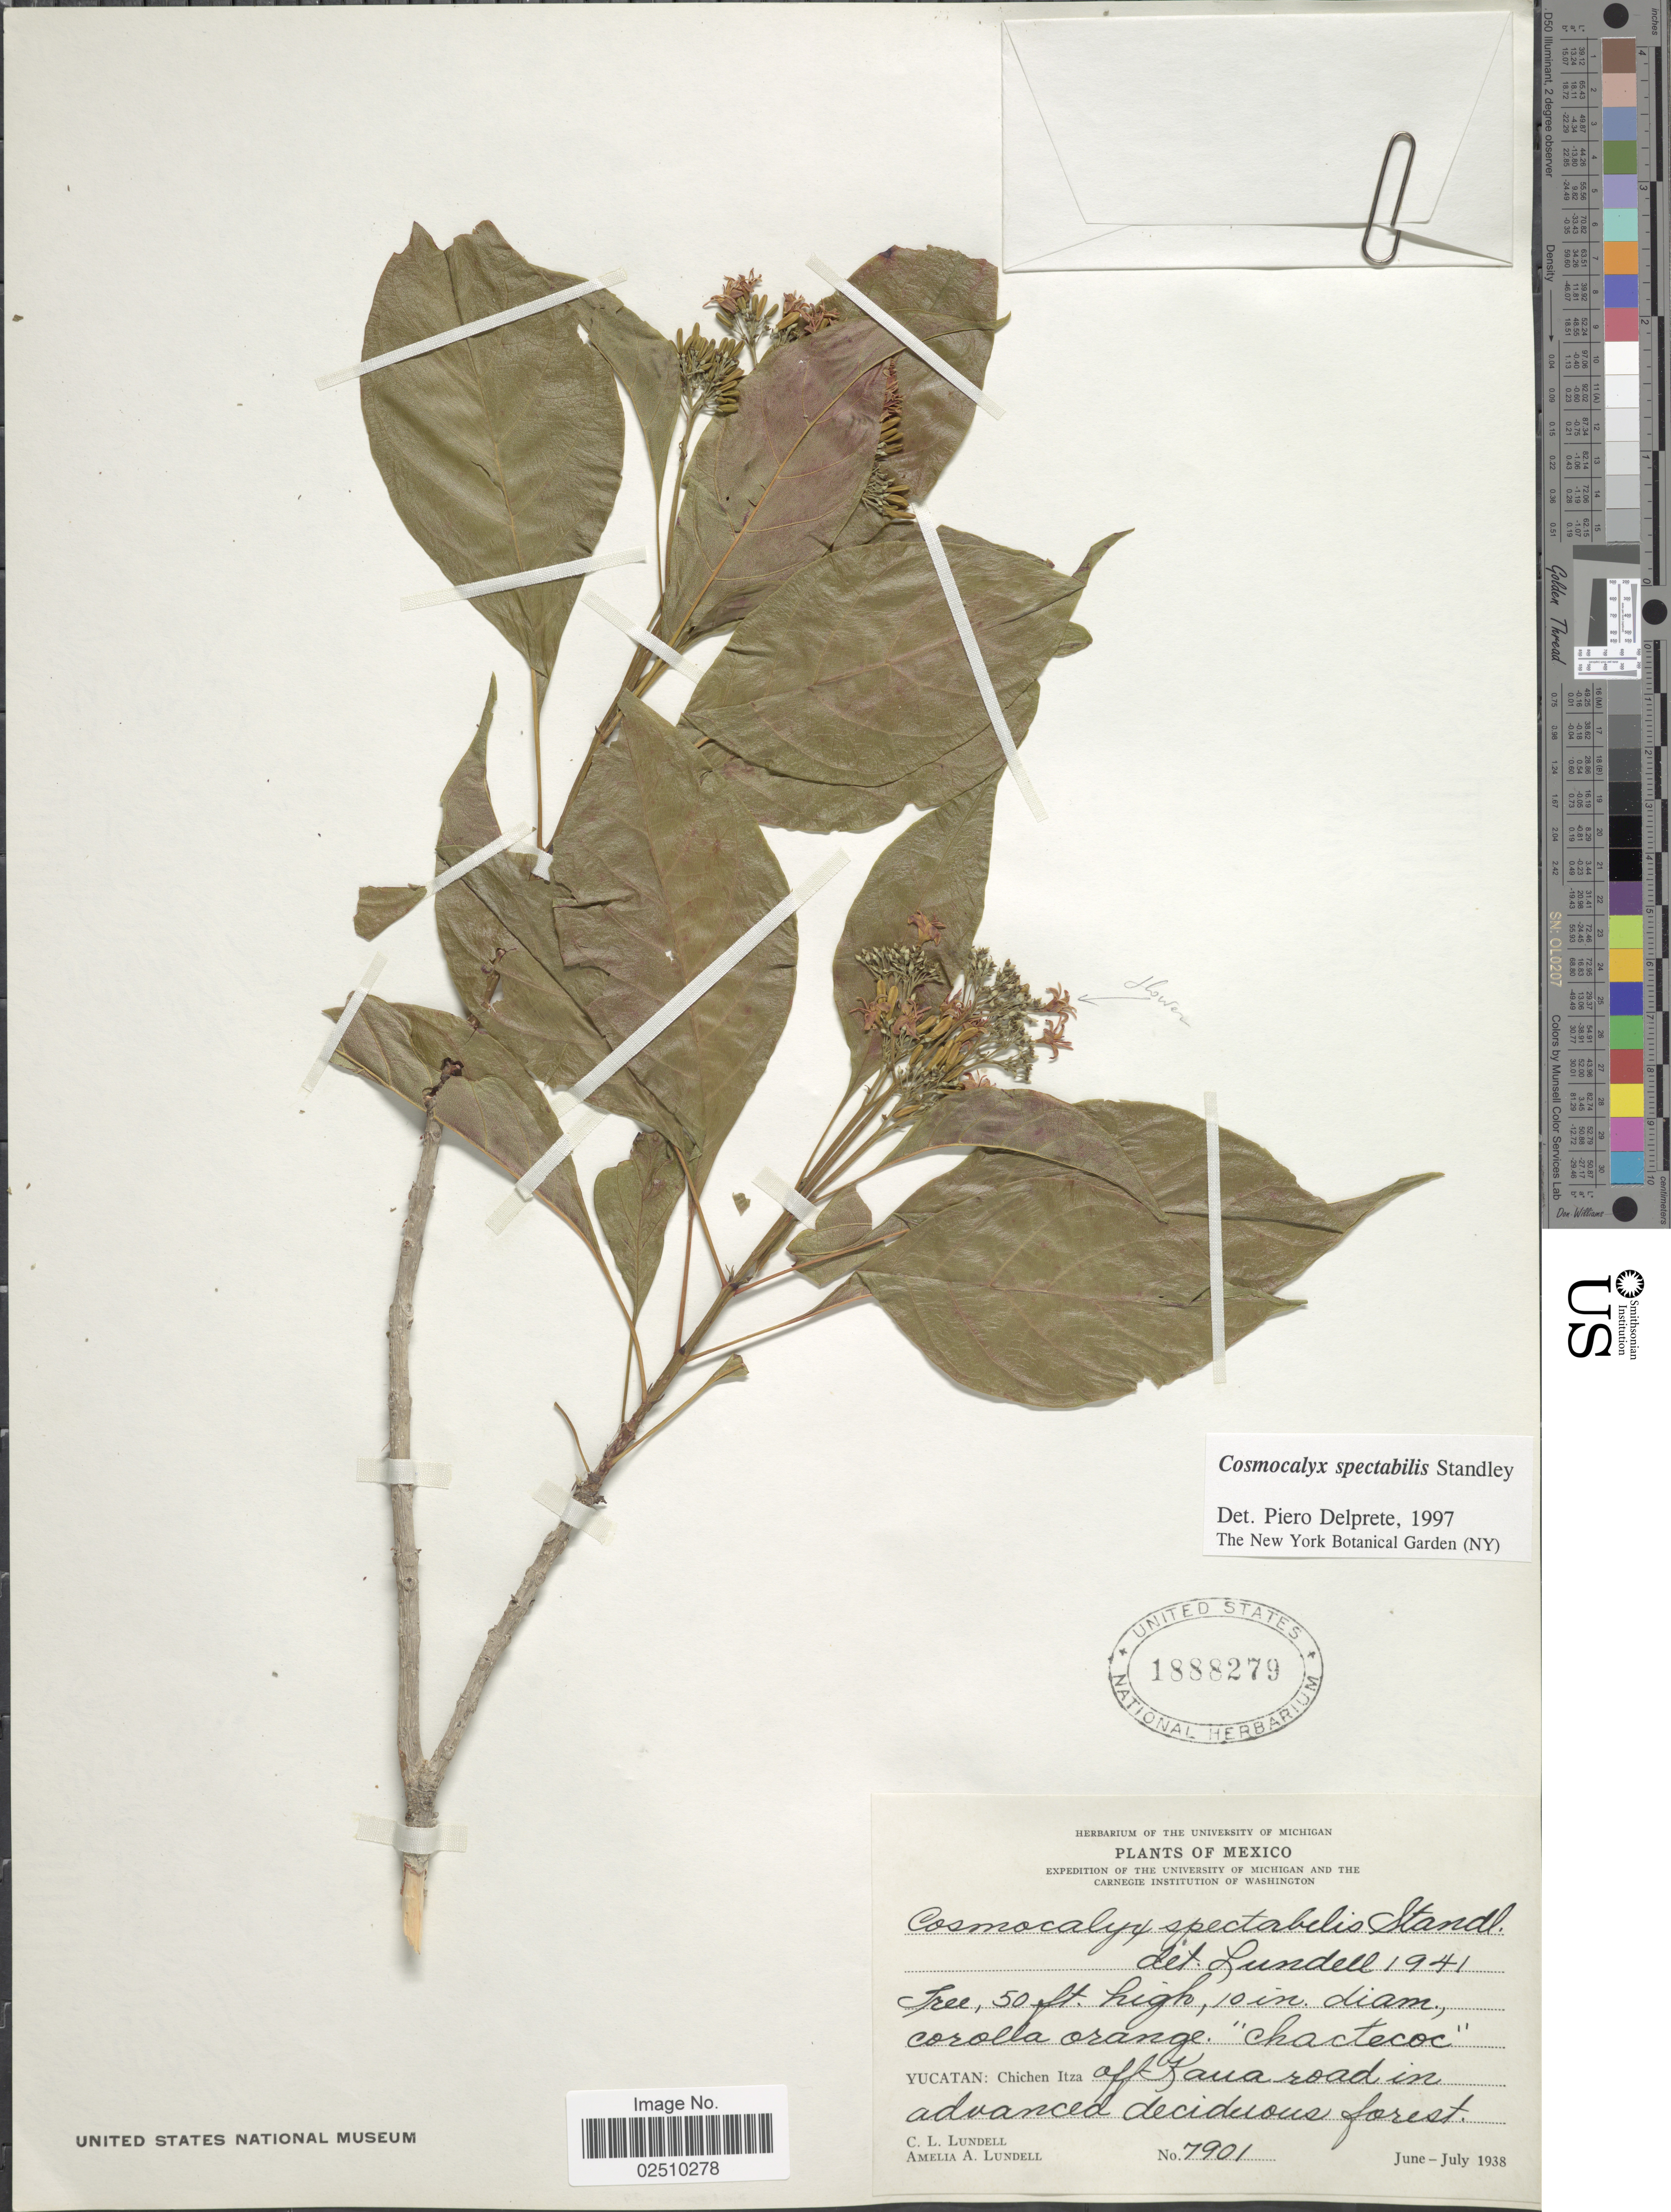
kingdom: Plantae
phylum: Tracheophyta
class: Magnoliopsida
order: Gentianales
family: Rubiaceae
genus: Cosmocalyx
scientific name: Cosmocalyx spectabilis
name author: Standl.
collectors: C. L. Lundell & A. A. Lundell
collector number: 7901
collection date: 1938-06/1938-07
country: Mexico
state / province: Yucatán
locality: Yucatan: Chichen Itza aff Kaua road in advanced deciduous forest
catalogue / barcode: US 1888279